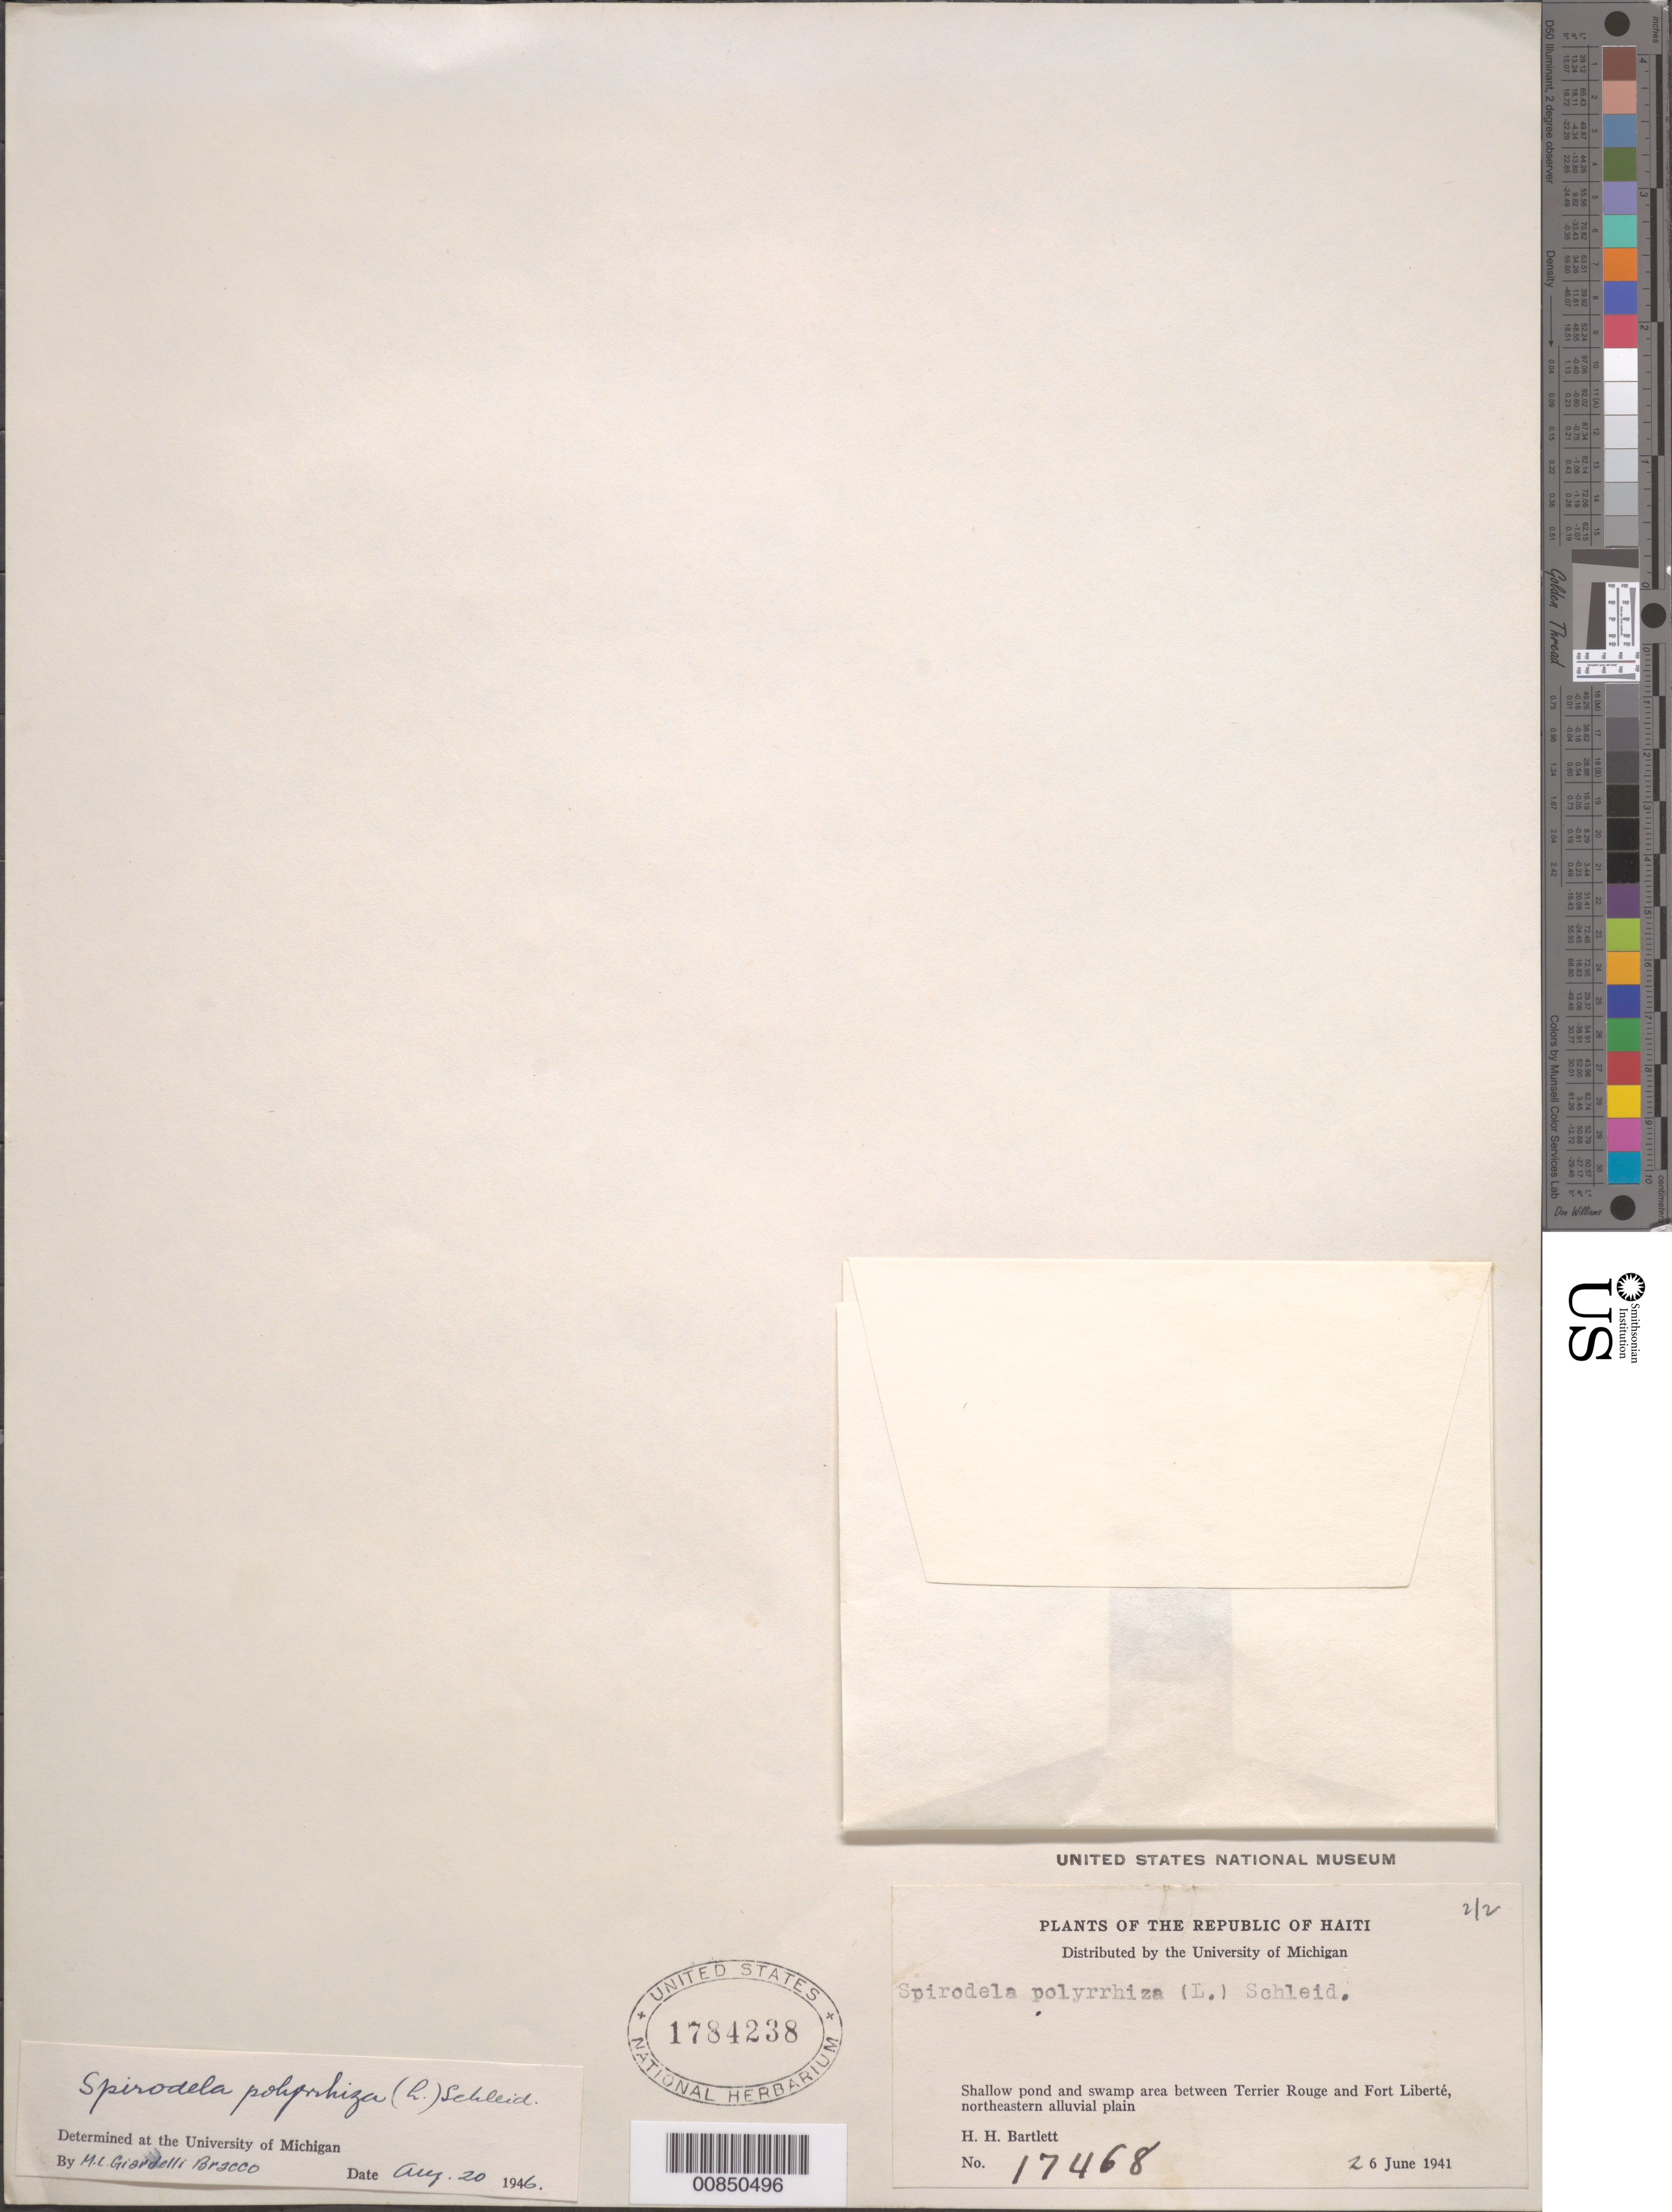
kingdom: Plantae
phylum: Tracheophyta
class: Liliopsida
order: Alismatales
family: Araceae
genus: Spirodela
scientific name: Spirodela polyrrhiza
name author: (L.) Schleid.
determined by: Giardelli-Bracco, M. L.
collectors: H. H. Bartlett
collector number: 17468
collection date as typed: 26 Jun 1941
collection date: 1941-06-26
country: Haiti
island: Hispaniola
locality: Between Terrier Rouge and Fort Liberté, northeastern alluvial plain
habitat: Shallow pond and swamp area of alluvial plain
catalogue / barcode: US 1784238